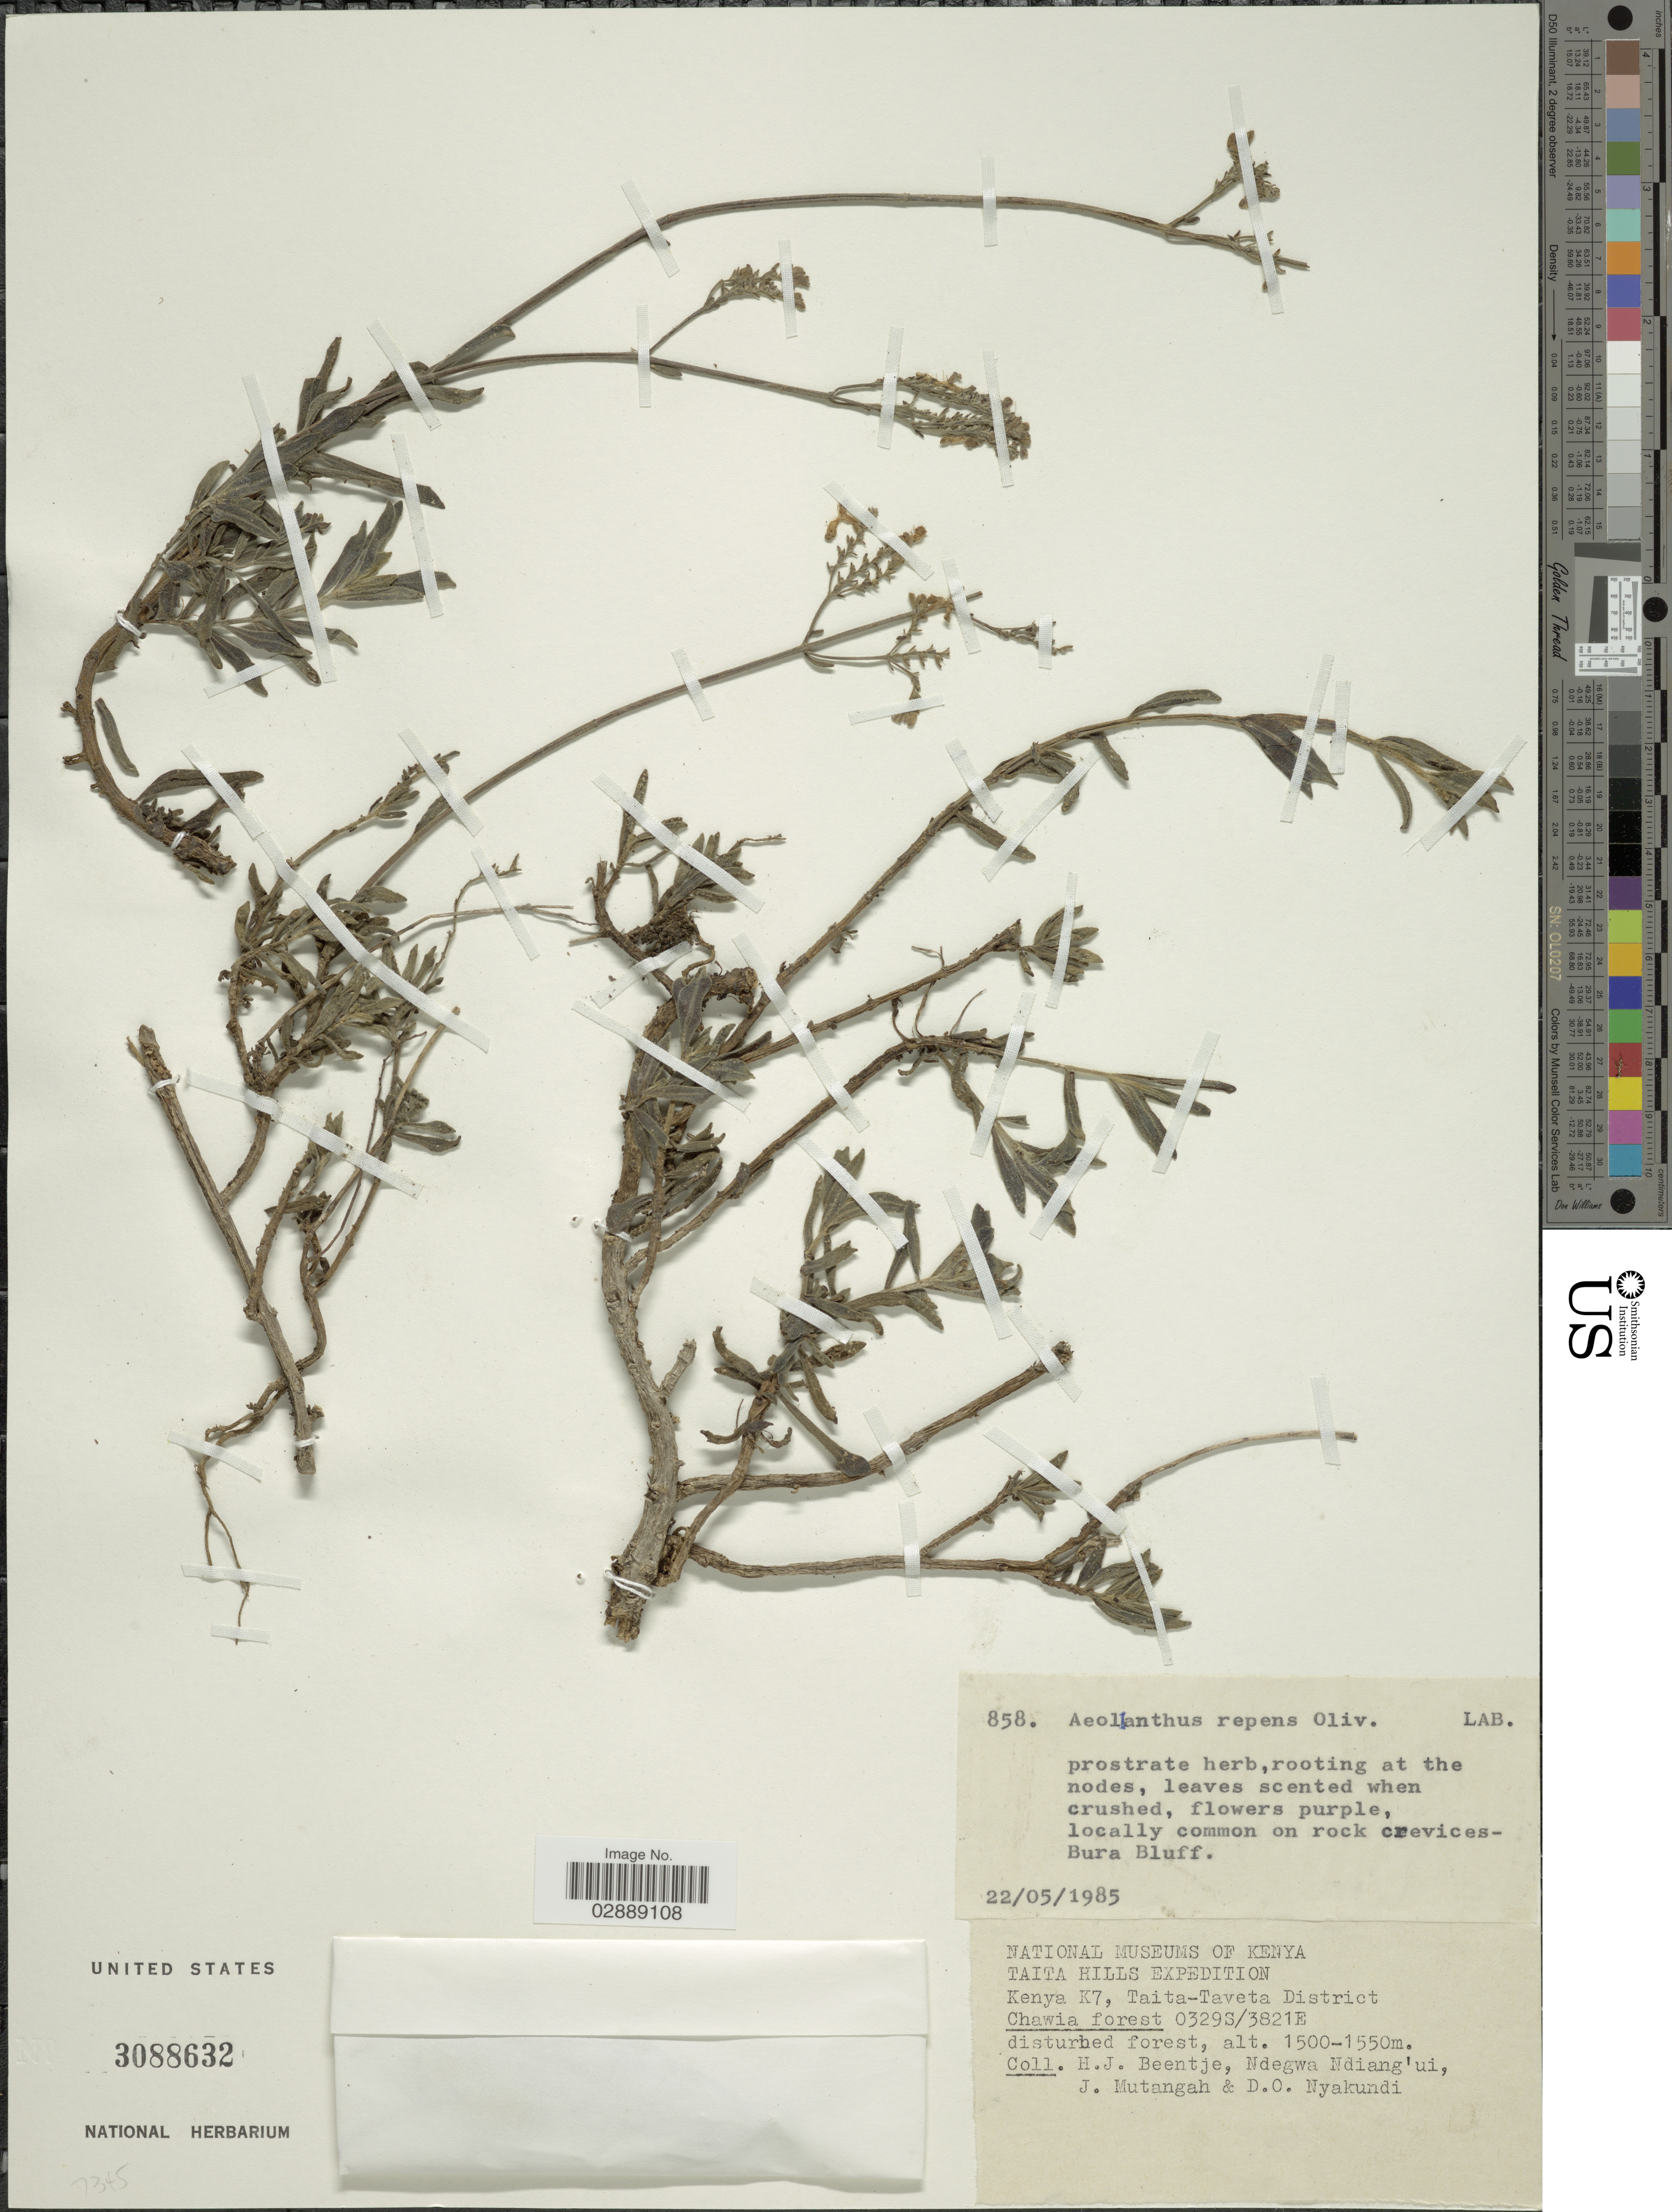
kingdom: Plantae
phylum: Tracheophyta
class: Magnoliopsida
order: Lamiales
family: Lamiaceae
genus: Aeollanthus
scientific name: Aeollanthus repens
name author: Oliv.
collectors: H. J. Beentje, Ndegwa Ndiang'ui, J. Mutangah & D. Nyakundi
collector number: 858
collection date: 1985-05-22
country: Kenya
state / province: Taita Taveta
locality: K7, Taita-Taveta District. Chawia forest.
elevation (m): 1500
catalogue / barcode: US 3088632